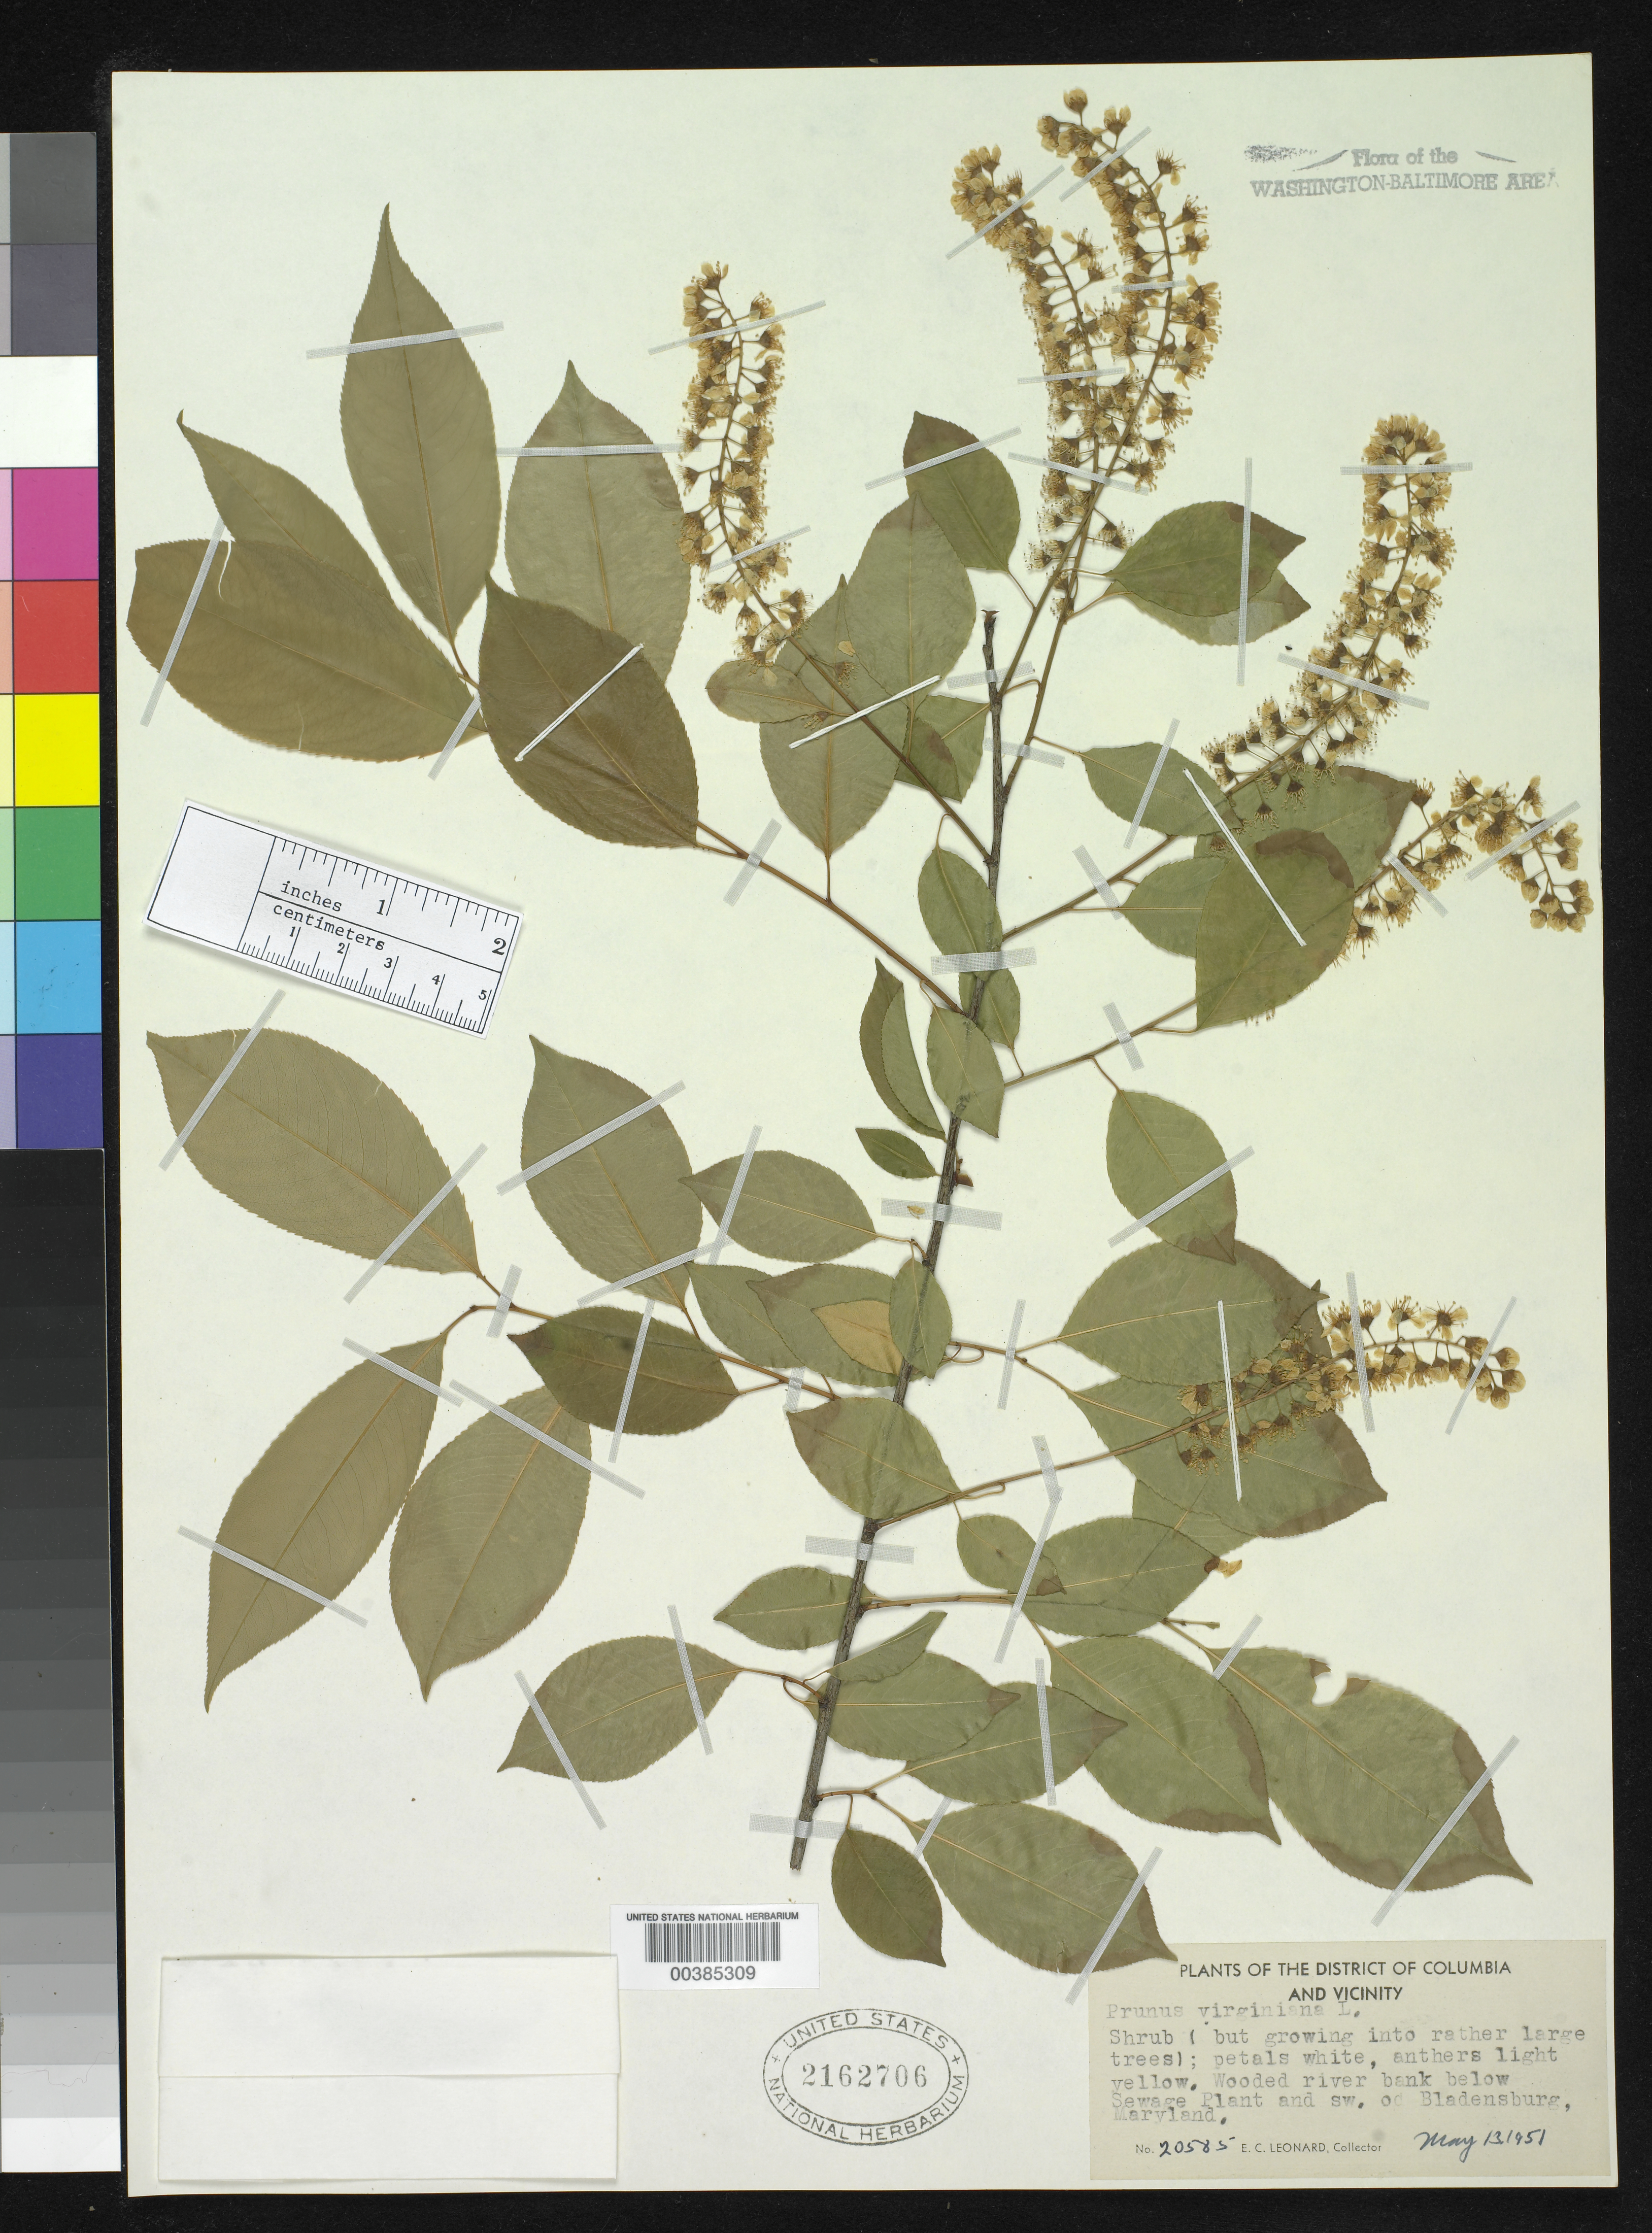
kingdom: Plantae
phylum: Tracheophyta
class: Magnoliopsida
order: Rosales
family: Rosaceae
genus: Prunus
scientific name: Prunus serotina var. serotina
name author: Ehrh.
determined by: Simmons, R. H., (UNITED STATES)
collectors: E. C. Leonard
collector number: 20585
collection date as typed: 13 May 1951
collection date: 1951-05-13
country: United States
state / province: Maryland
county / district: Prince George's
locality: Below Sewage Plant, southwest of Bladensburg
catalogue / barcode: US 2162706